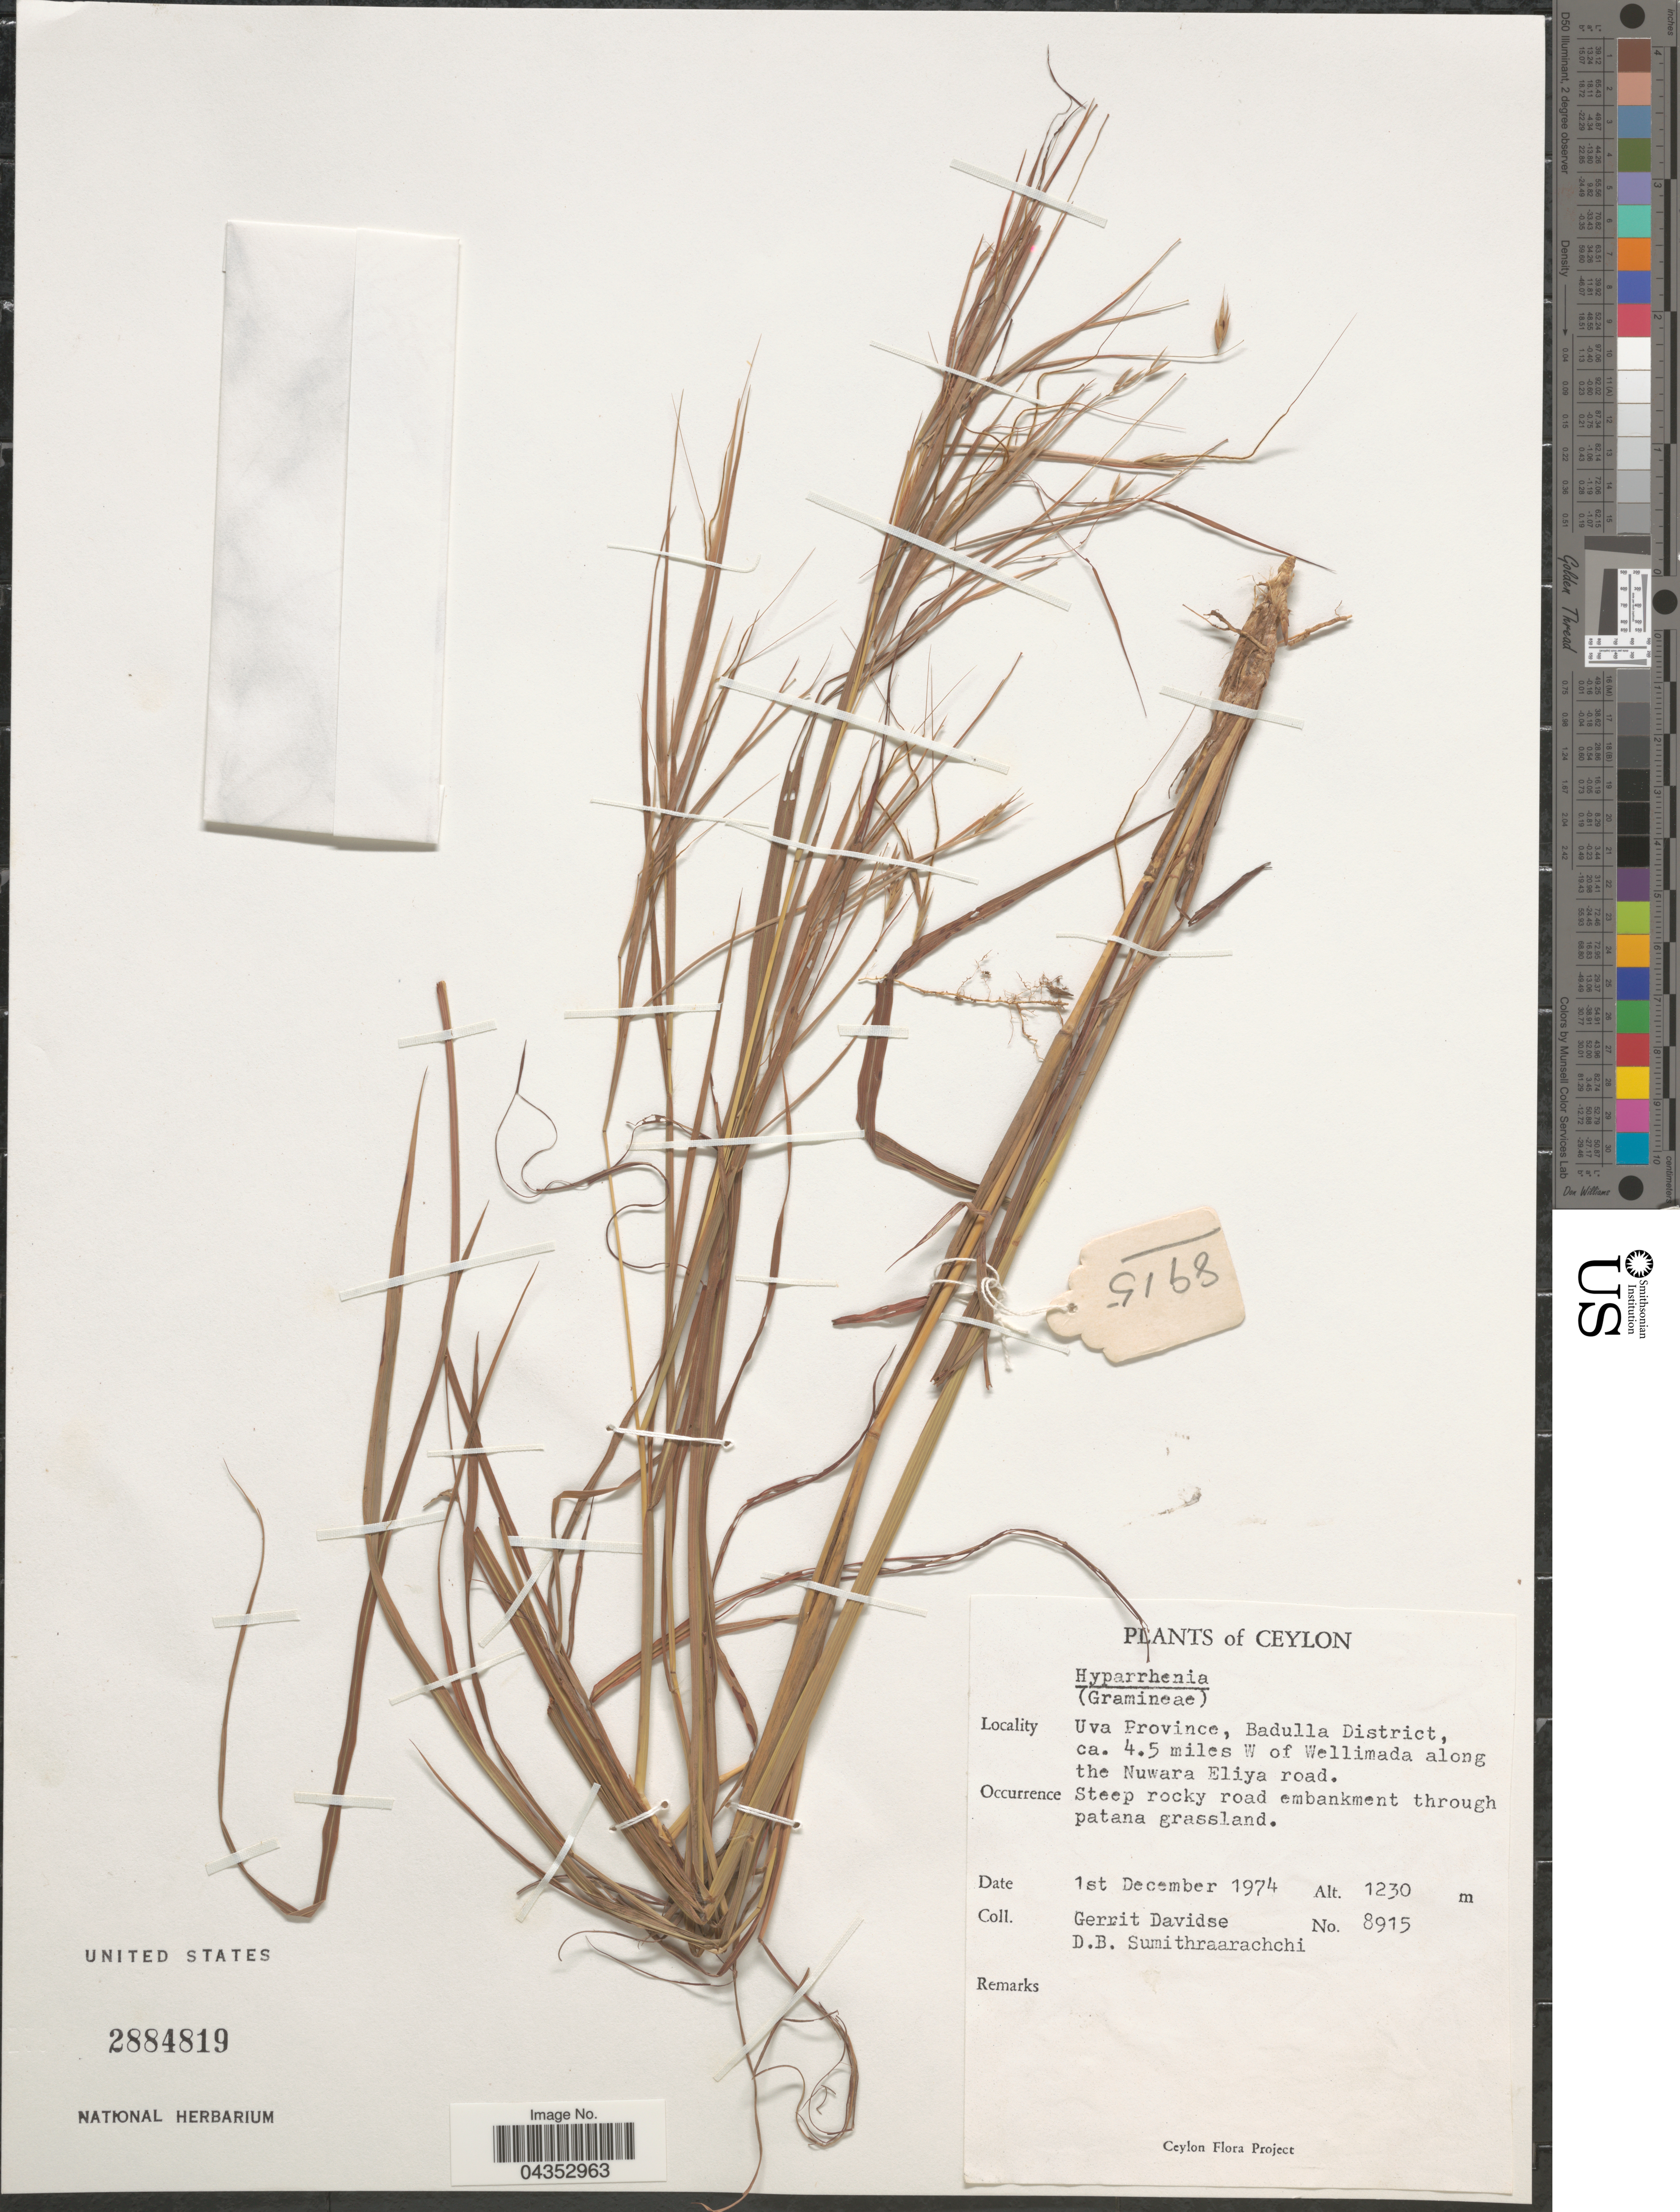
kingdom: Plantae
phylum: Tracheophyta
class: Liliopsida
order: Poales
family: Poaceae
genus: Hyparrhenia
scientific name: Hyparrhenia sp.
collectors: G. Davidse & D. B. Sumithraarachchi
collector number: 8915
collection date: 1974-12-01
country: Sri Lanka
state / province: Uva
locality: Ceylon. Badulla District, ca. 4.5 miles W of Wellimada along the Nuwara Eliya road.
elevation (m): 1230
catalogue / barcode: US 2884819